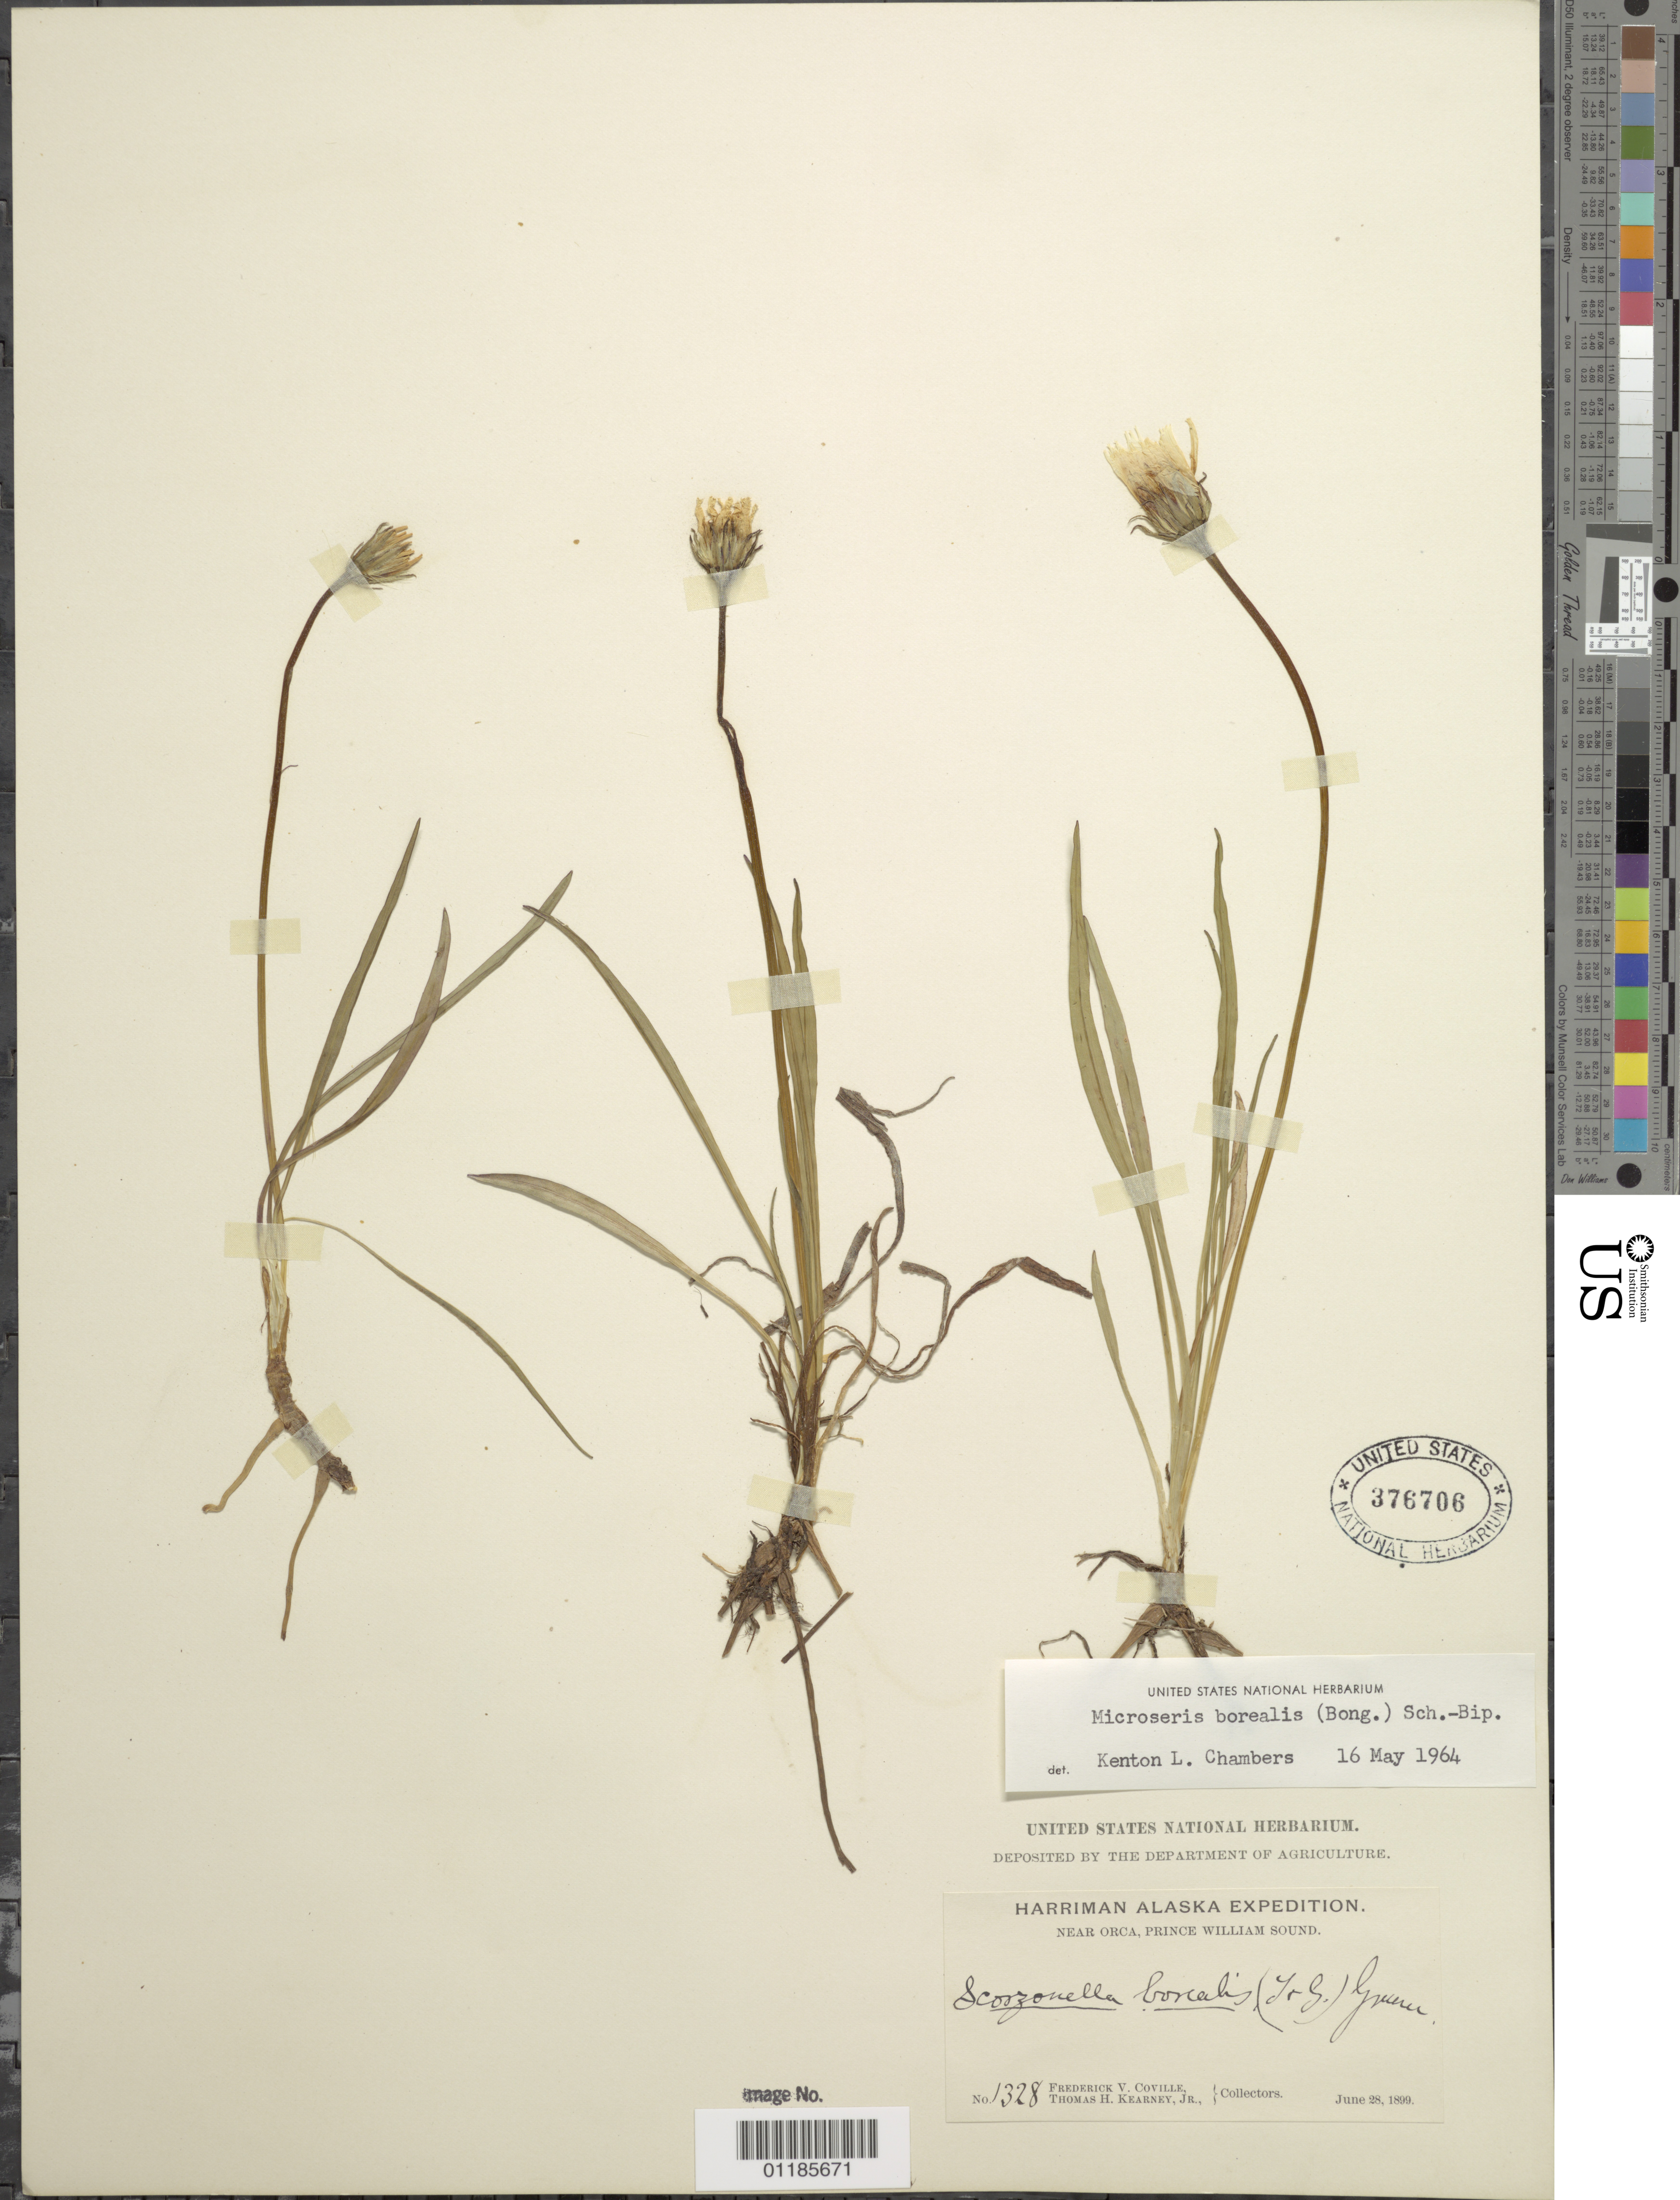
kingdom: Plantae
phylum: Tracheophyta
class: Magnoliopsida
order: Asterales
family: Asteraceae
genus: Microseris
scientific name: Microseris borealis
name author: (Bong.) Sch. Bip.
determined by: Chambers, K. L.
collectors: F. V. Coville & T. H. Kearney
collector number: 1328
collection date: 1899-06-28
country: United States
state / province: Alaska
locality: Near Orca, Prince William Sound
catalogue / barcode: US 376706